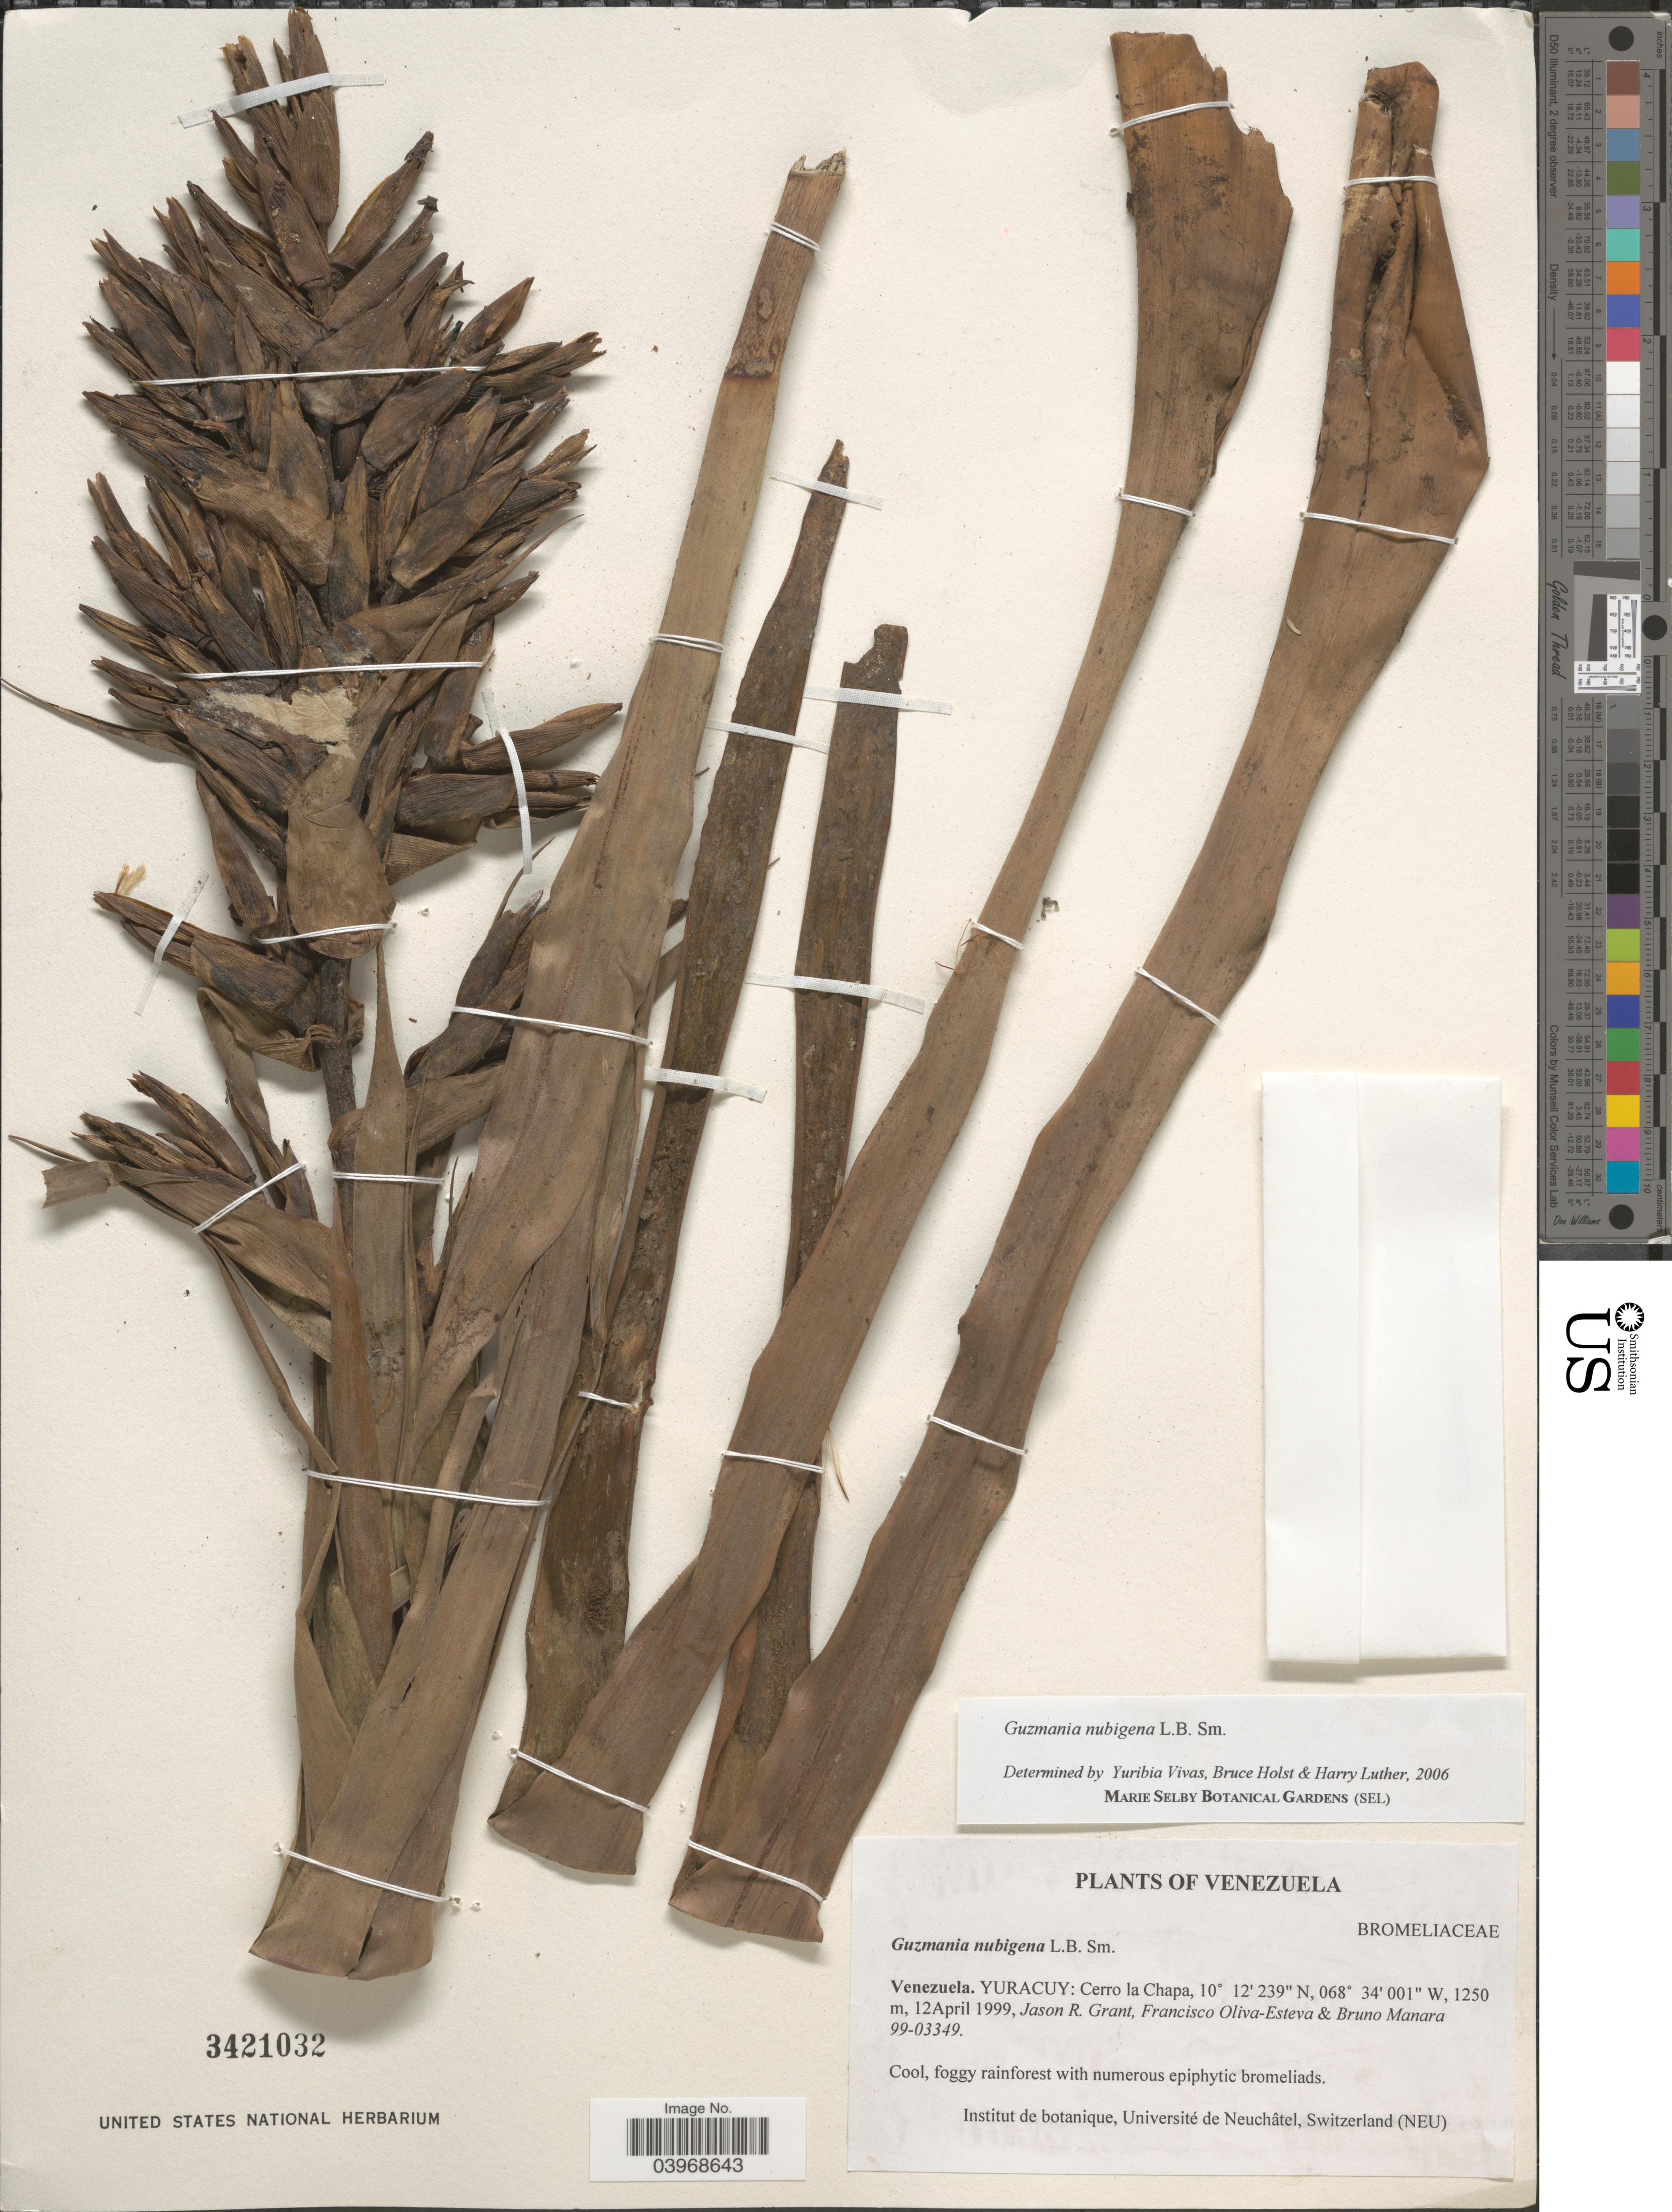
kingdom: Plantae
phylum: Tracheophyta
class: Liliopsida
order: Poales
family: Bromeliaceae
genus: Guzmania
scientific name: Guzmania nubigena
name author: L.B. Sm.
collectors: J. R. Grant, F. Oliva-Esteva & B. Manara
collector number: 99-03349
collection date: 1999-04-12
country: Venezuela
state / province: Yaracuy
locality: Yuracuy: Cerro la Chapa.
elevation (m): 1250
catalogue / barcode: US 3421032